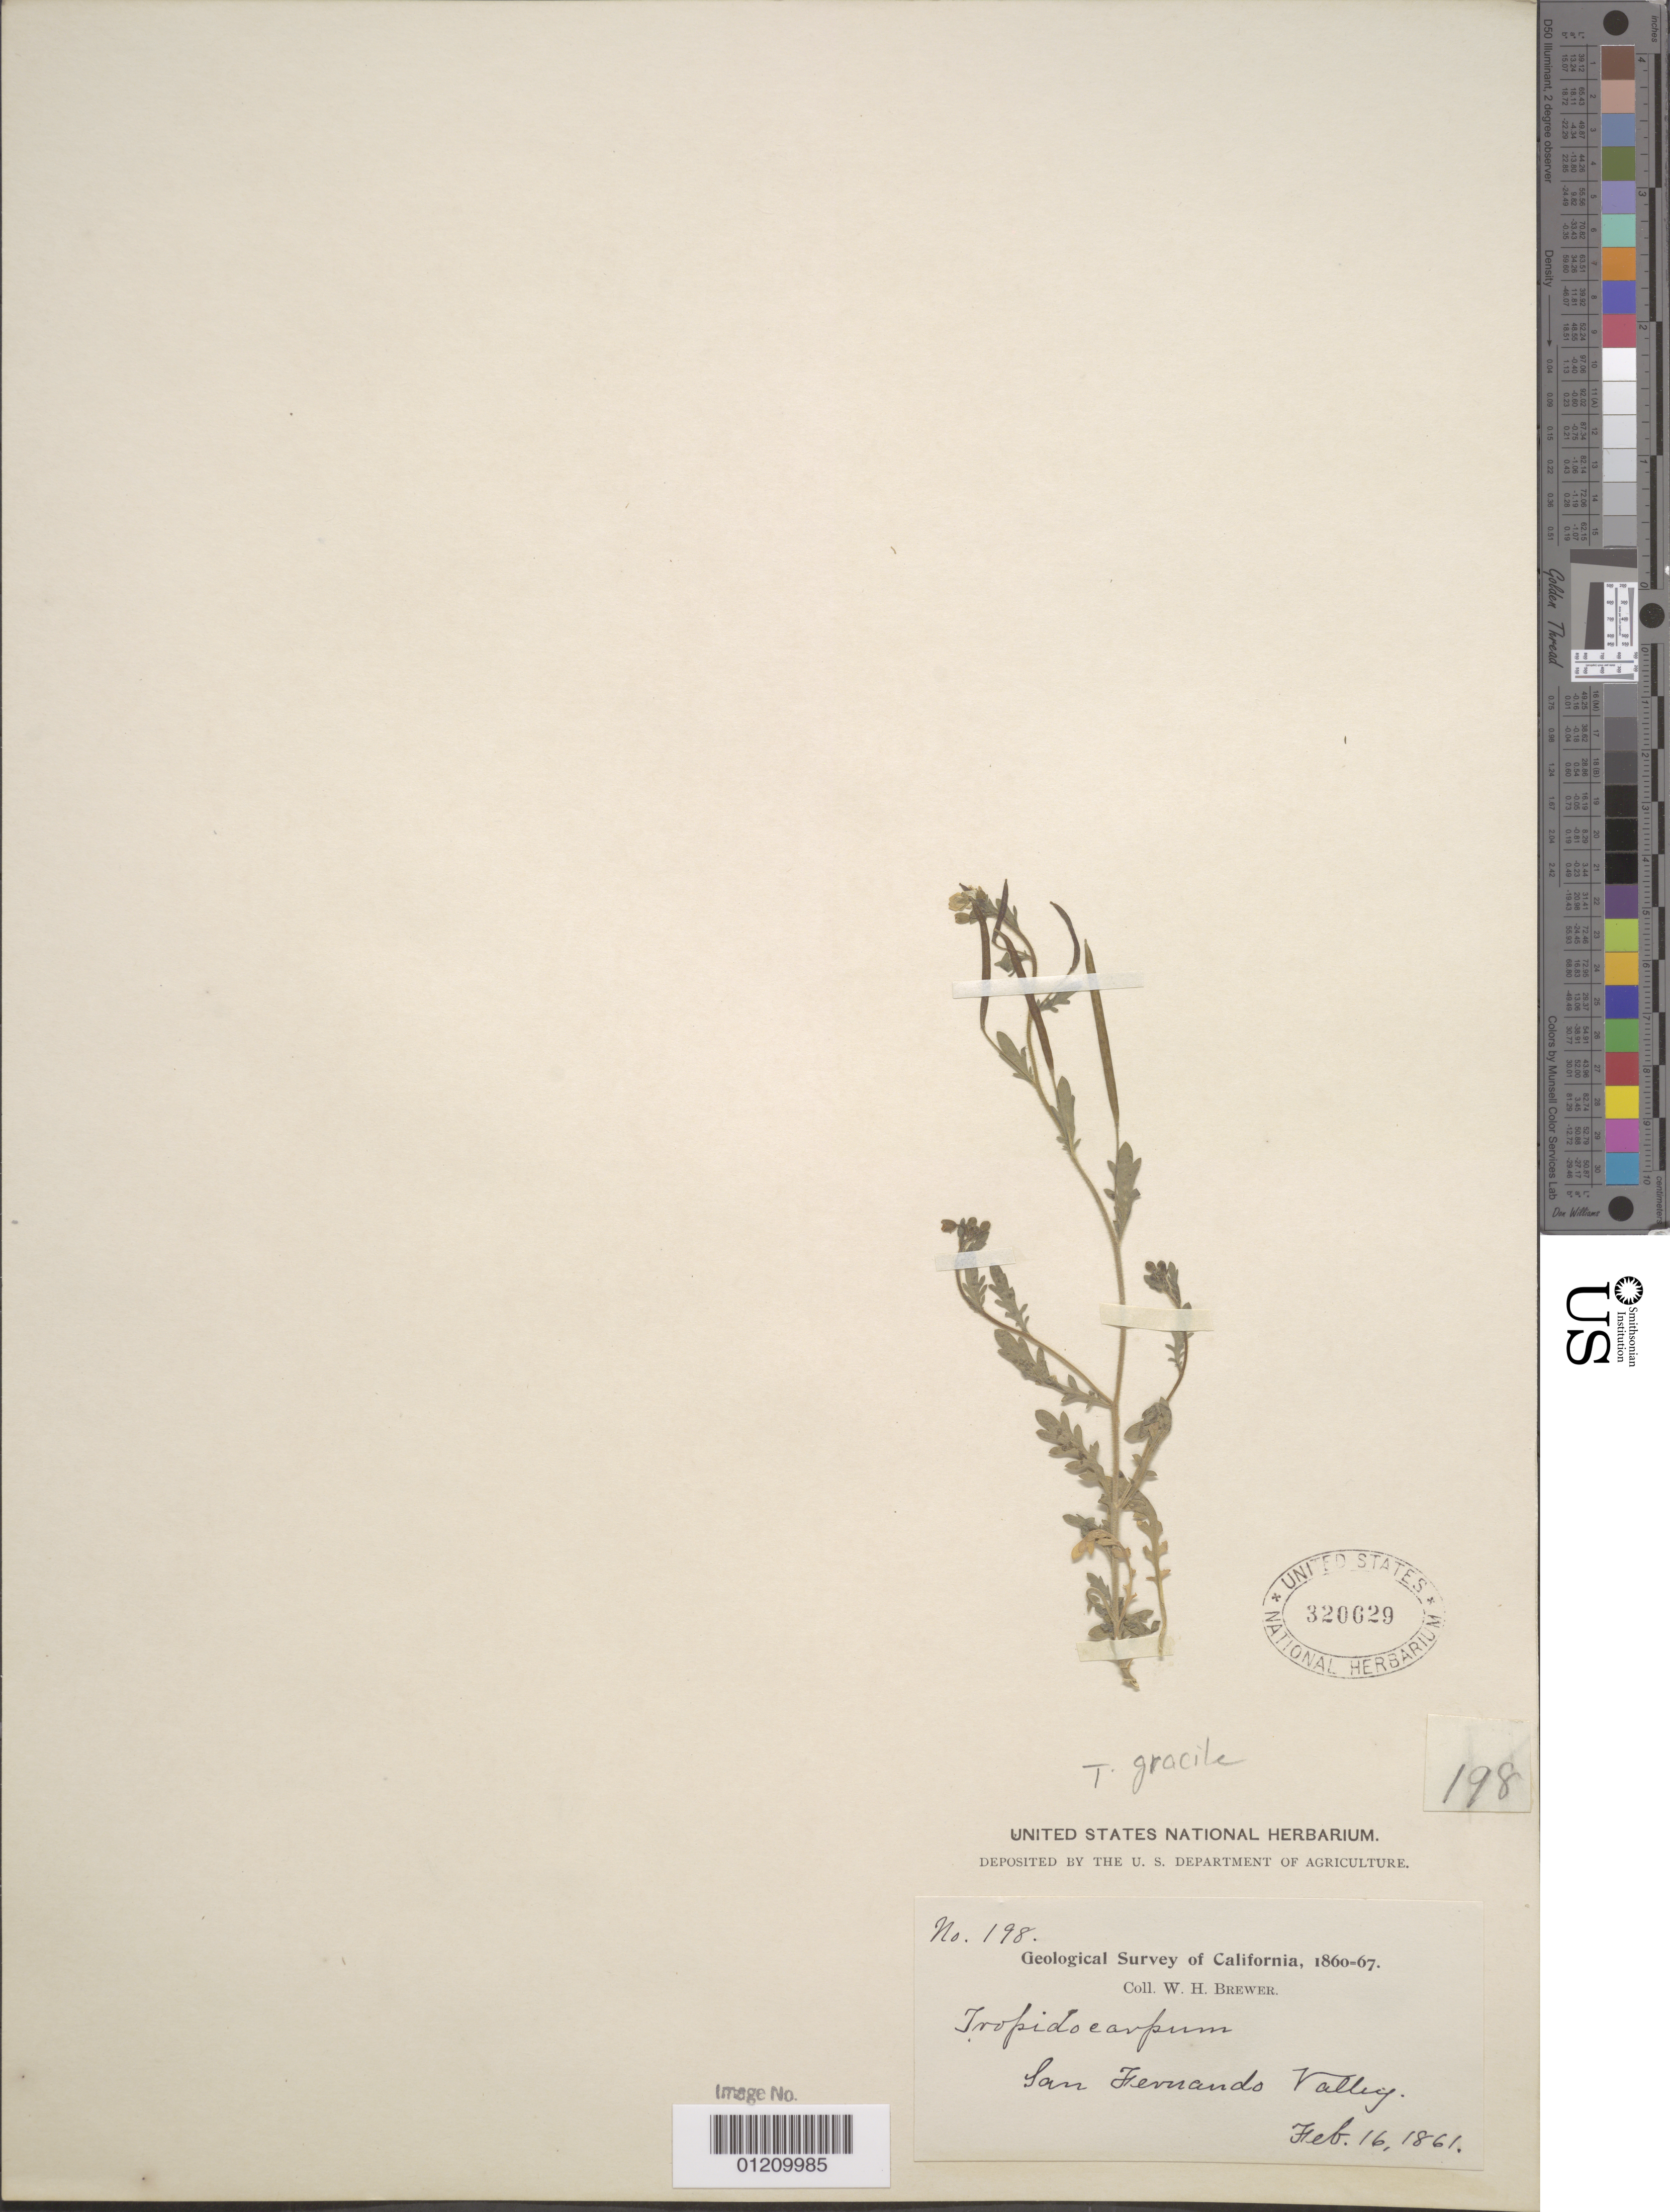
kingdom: Plantae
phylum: Tracheophyta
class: Magnoliopsida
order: Brassicales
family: Brassicaceae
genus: Tropidocarpum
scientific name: Tropidocarpum gracile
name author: Hook.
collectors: W. H. Brewer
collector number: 198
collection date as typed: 16 Feb 1861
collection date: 1861-02-16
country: United States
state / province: California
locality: San Fernando Valley.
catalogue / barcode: US 320629